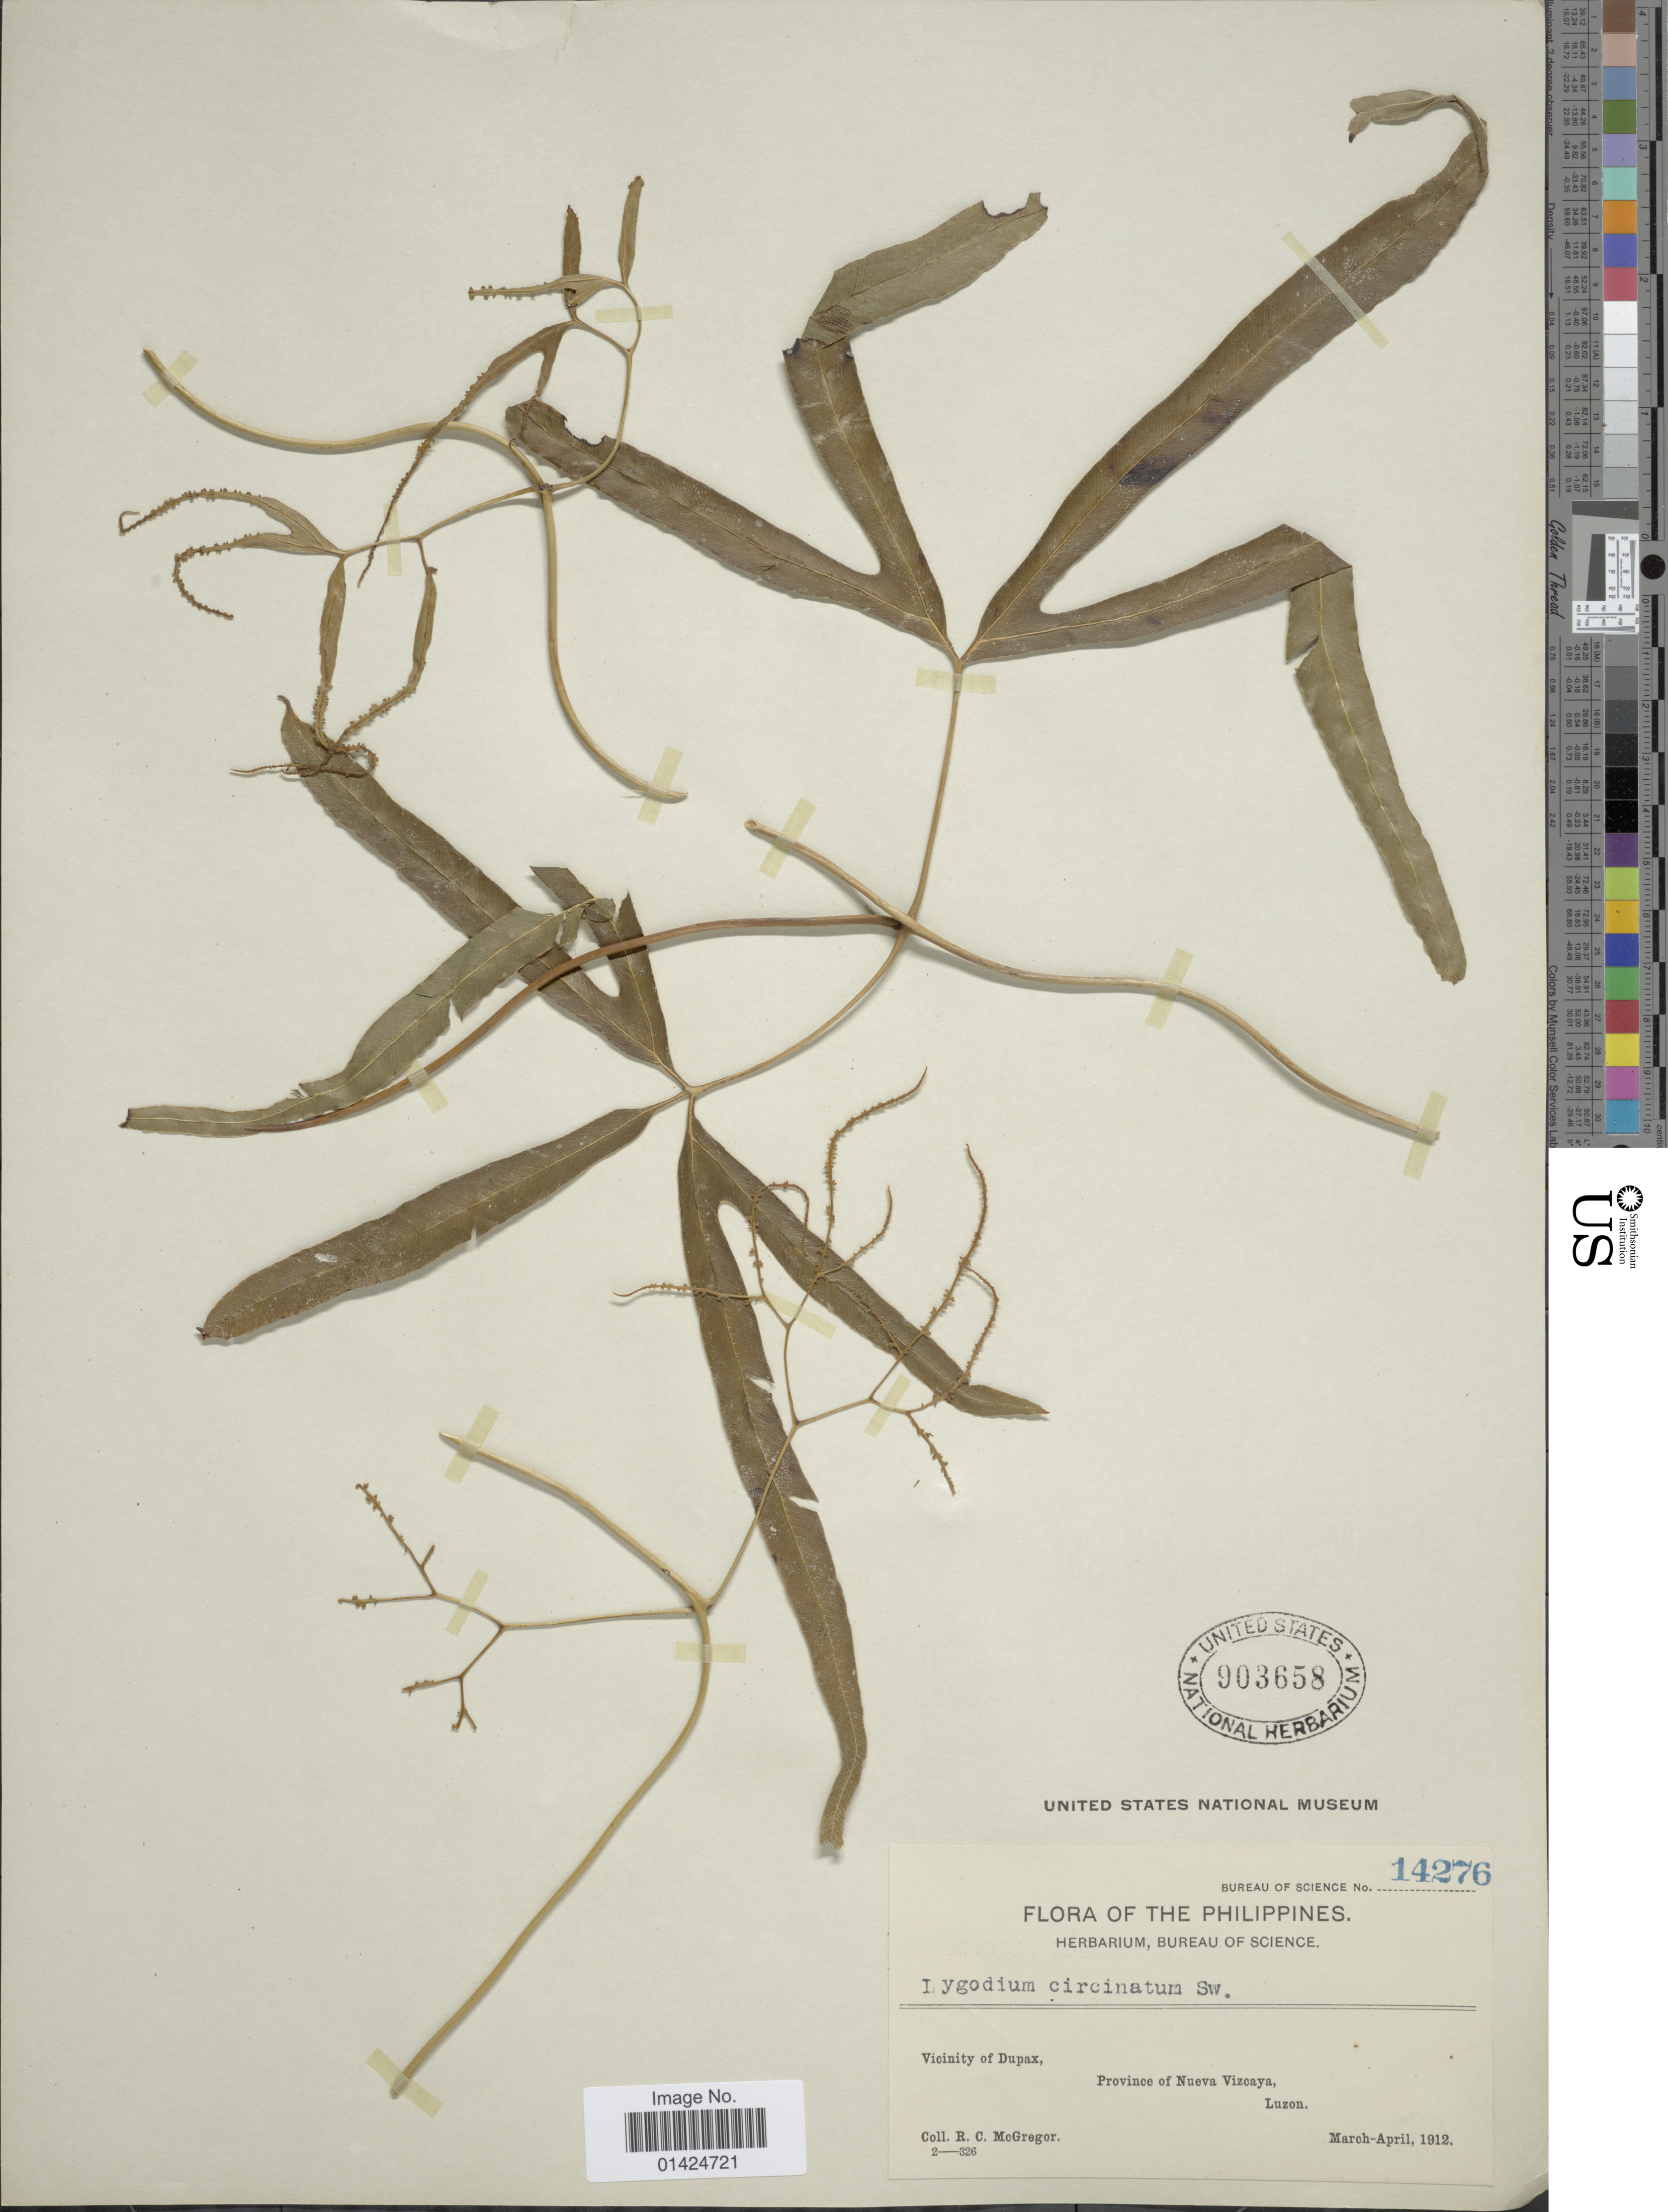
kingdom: Plantae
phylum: Tracheophyta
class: Polypodiopsida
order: Schizaeales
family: Lygodiaceae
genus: Lygodium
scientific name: Lygodium circinnatum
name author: (Burm. f.) Sw.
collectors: R. C. McGregor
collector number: Bureau of Science 14276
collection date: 1912-03/1912-04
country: Philippines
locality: Vicinity of Dupax, Province of Nueva Vizcaya, Luzon.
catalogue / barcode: US 903658